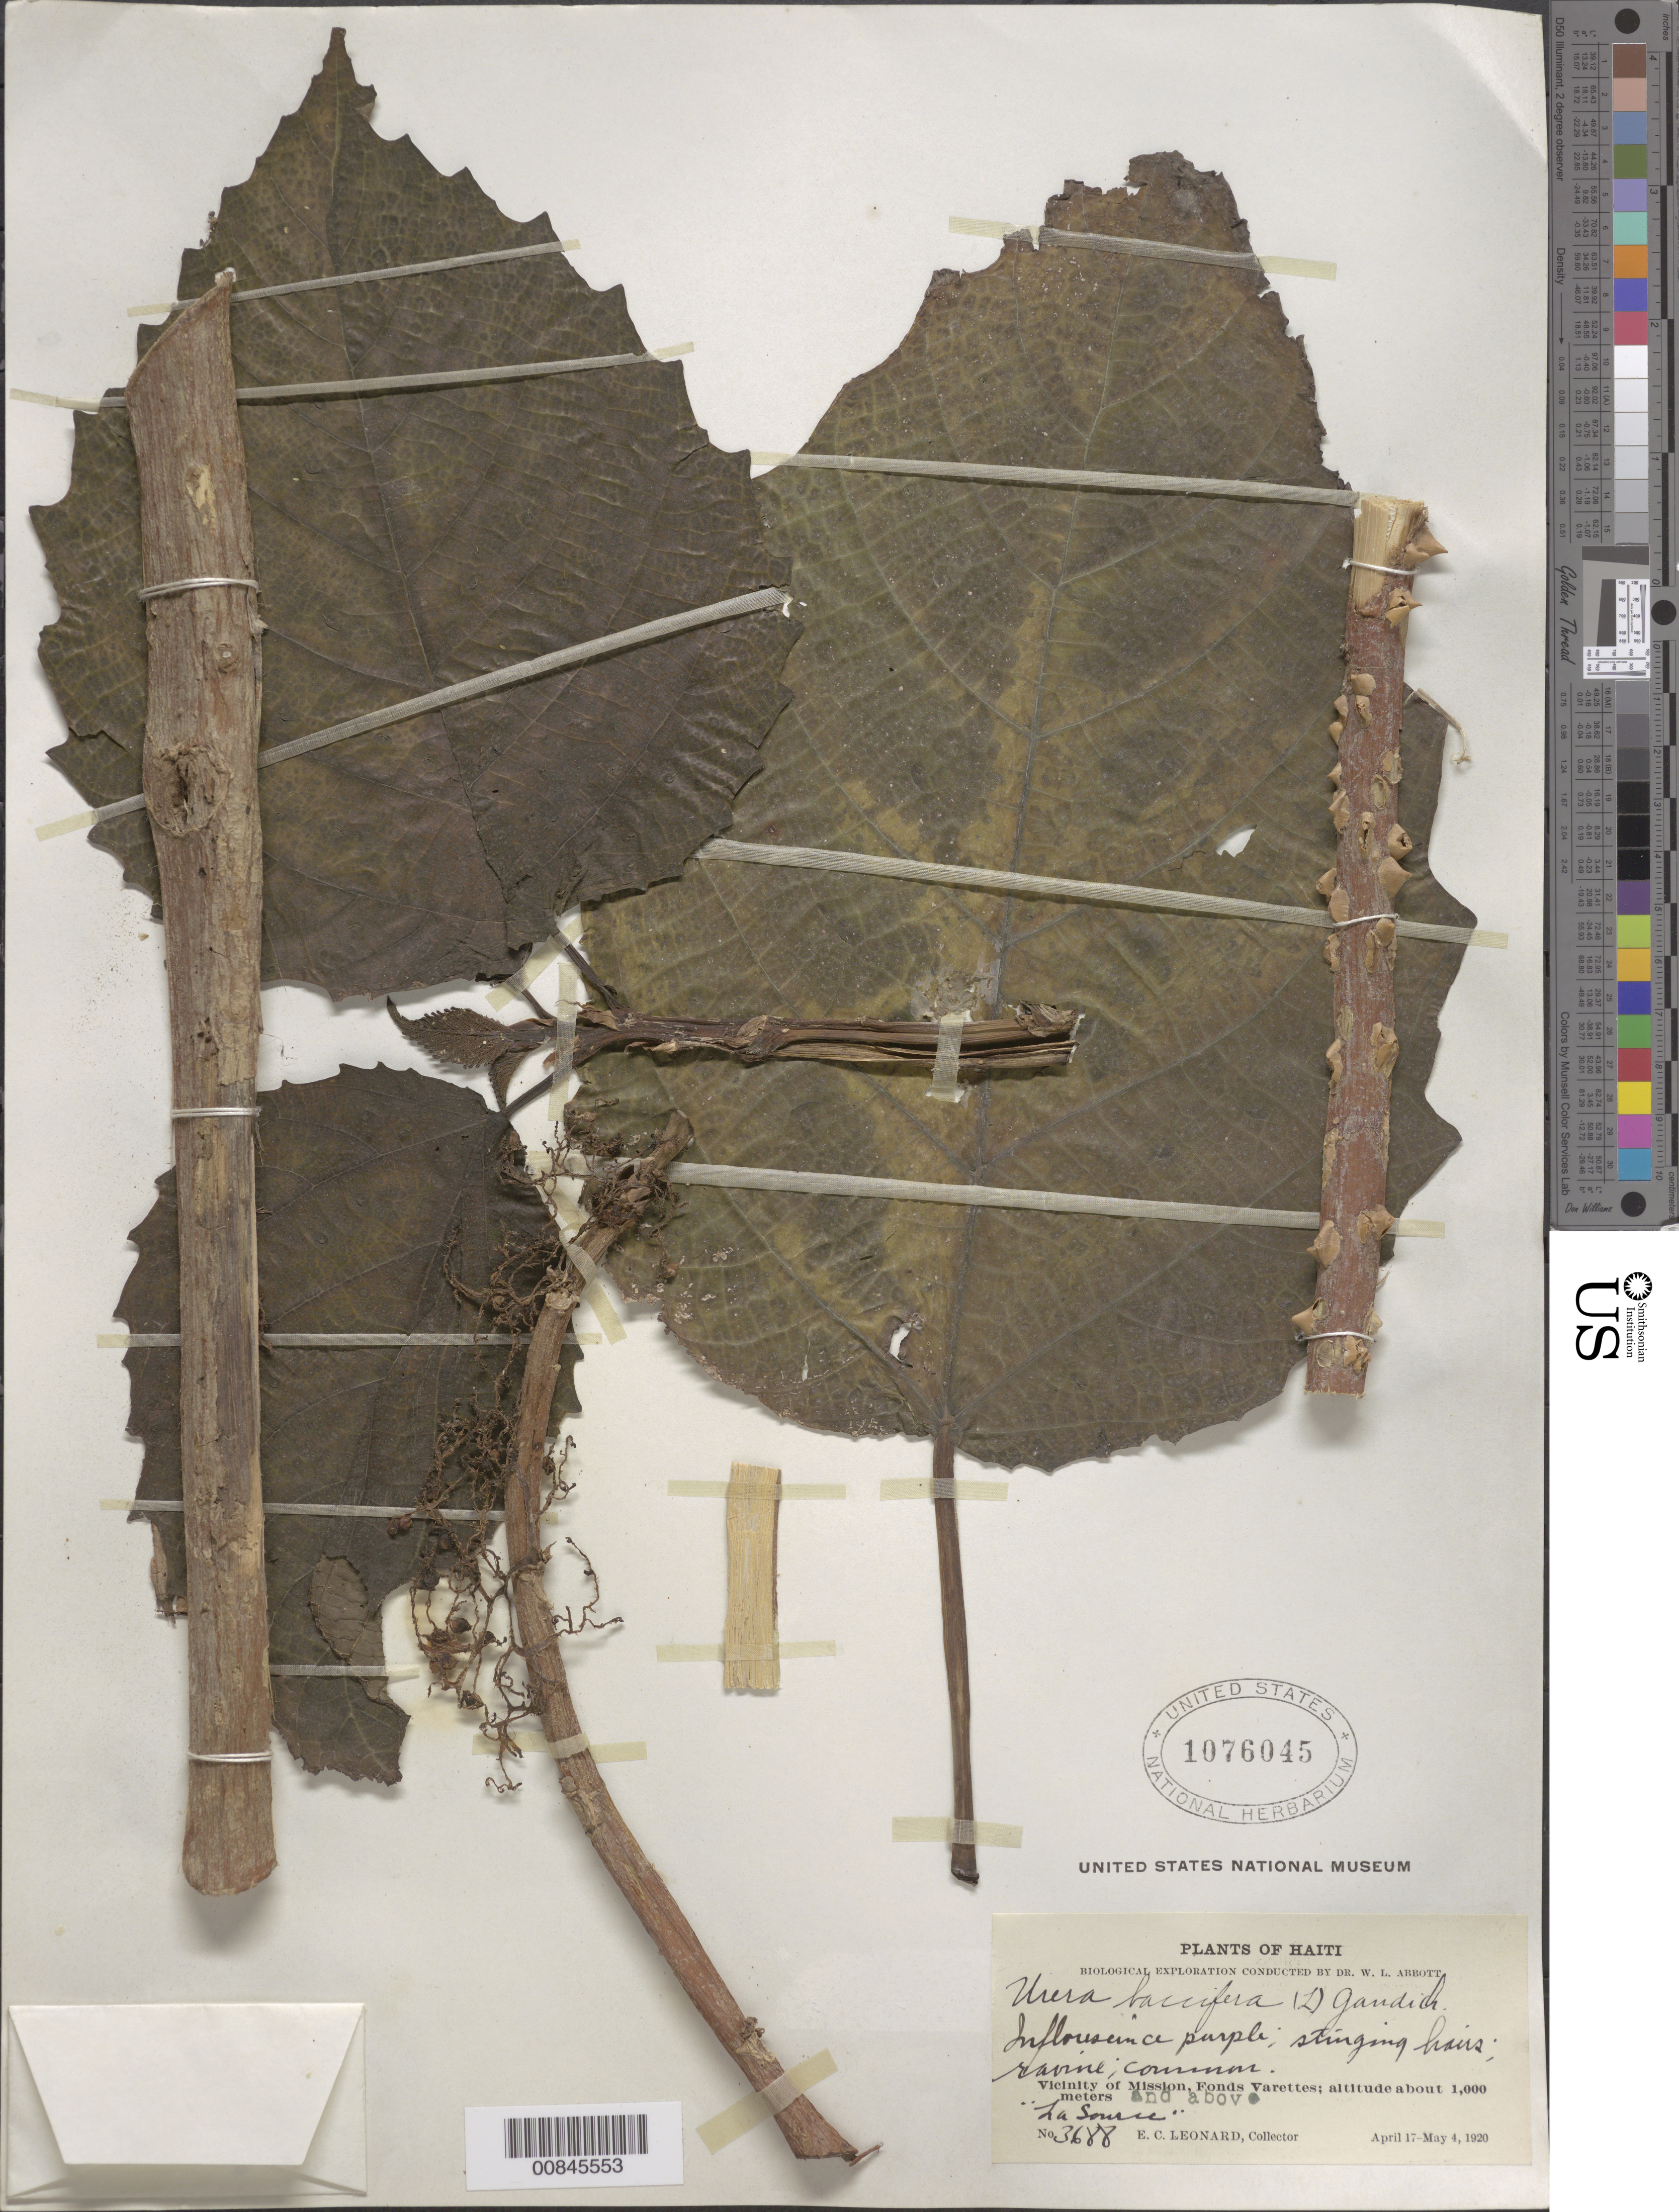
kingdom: Plantae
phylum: Tracheophyta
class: Magnoliopsida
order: Rosales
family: Urticaceae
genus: Urera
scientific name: Urera baccifera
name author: (L.) Gaudich. ex Wedd.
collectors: E. C. Leonard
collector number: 3688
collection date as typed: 17 Apr 1920 to 04 May 1920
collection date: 1920-04-17/1920-05-04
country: Haiti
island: Hispaniola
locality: Vicinity of Mission, Fonds Varettes. "La Source"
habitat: Ravine.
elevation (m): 1000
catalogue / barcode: US 1076045